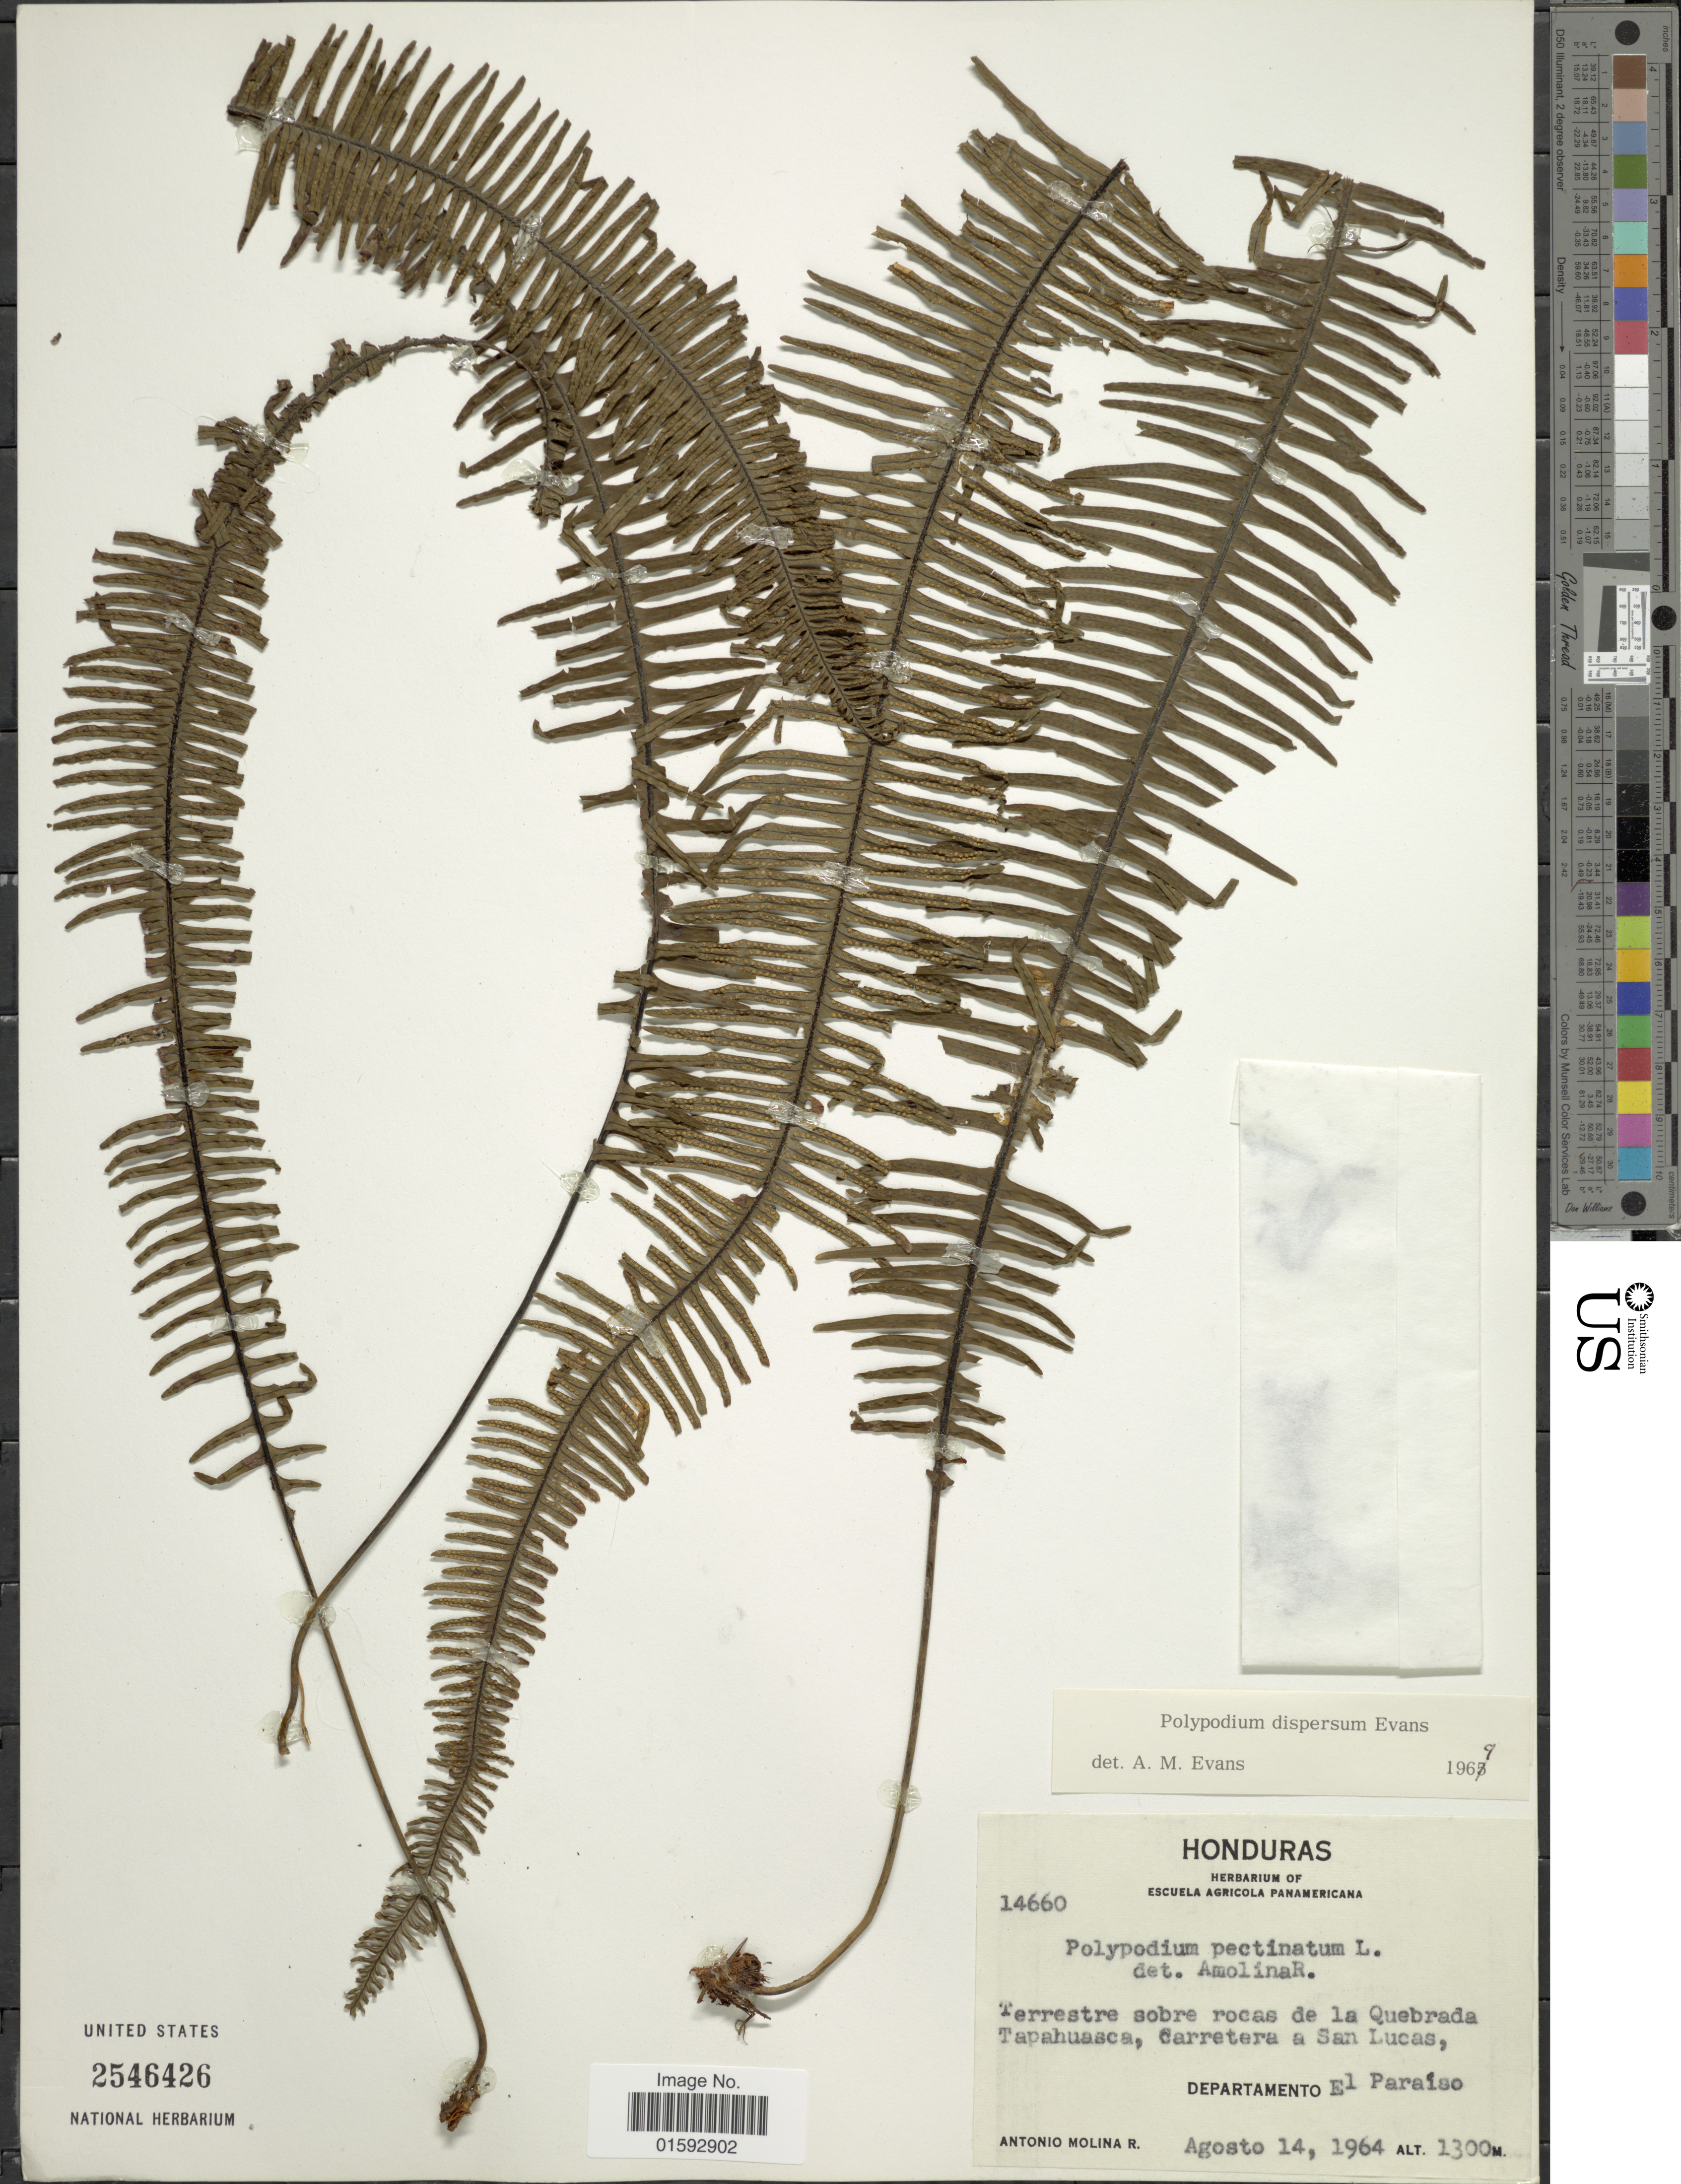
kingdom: Plantae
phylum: Tracheophyta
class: Polypodiopsida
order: Polypodiales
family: Polypodiaceae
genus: Pecluma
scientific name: Pecluma dispersa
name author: (A.M. Evans) M.G. Price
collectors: A. Molina R.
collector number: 14660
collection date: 1964-08-14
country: Honduras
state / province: El Paraíso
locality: Terrestre sobre rocas de la Quebrada Tapahuasca, Carretera a San Lucas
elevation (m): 1300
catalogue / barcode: US 2546426